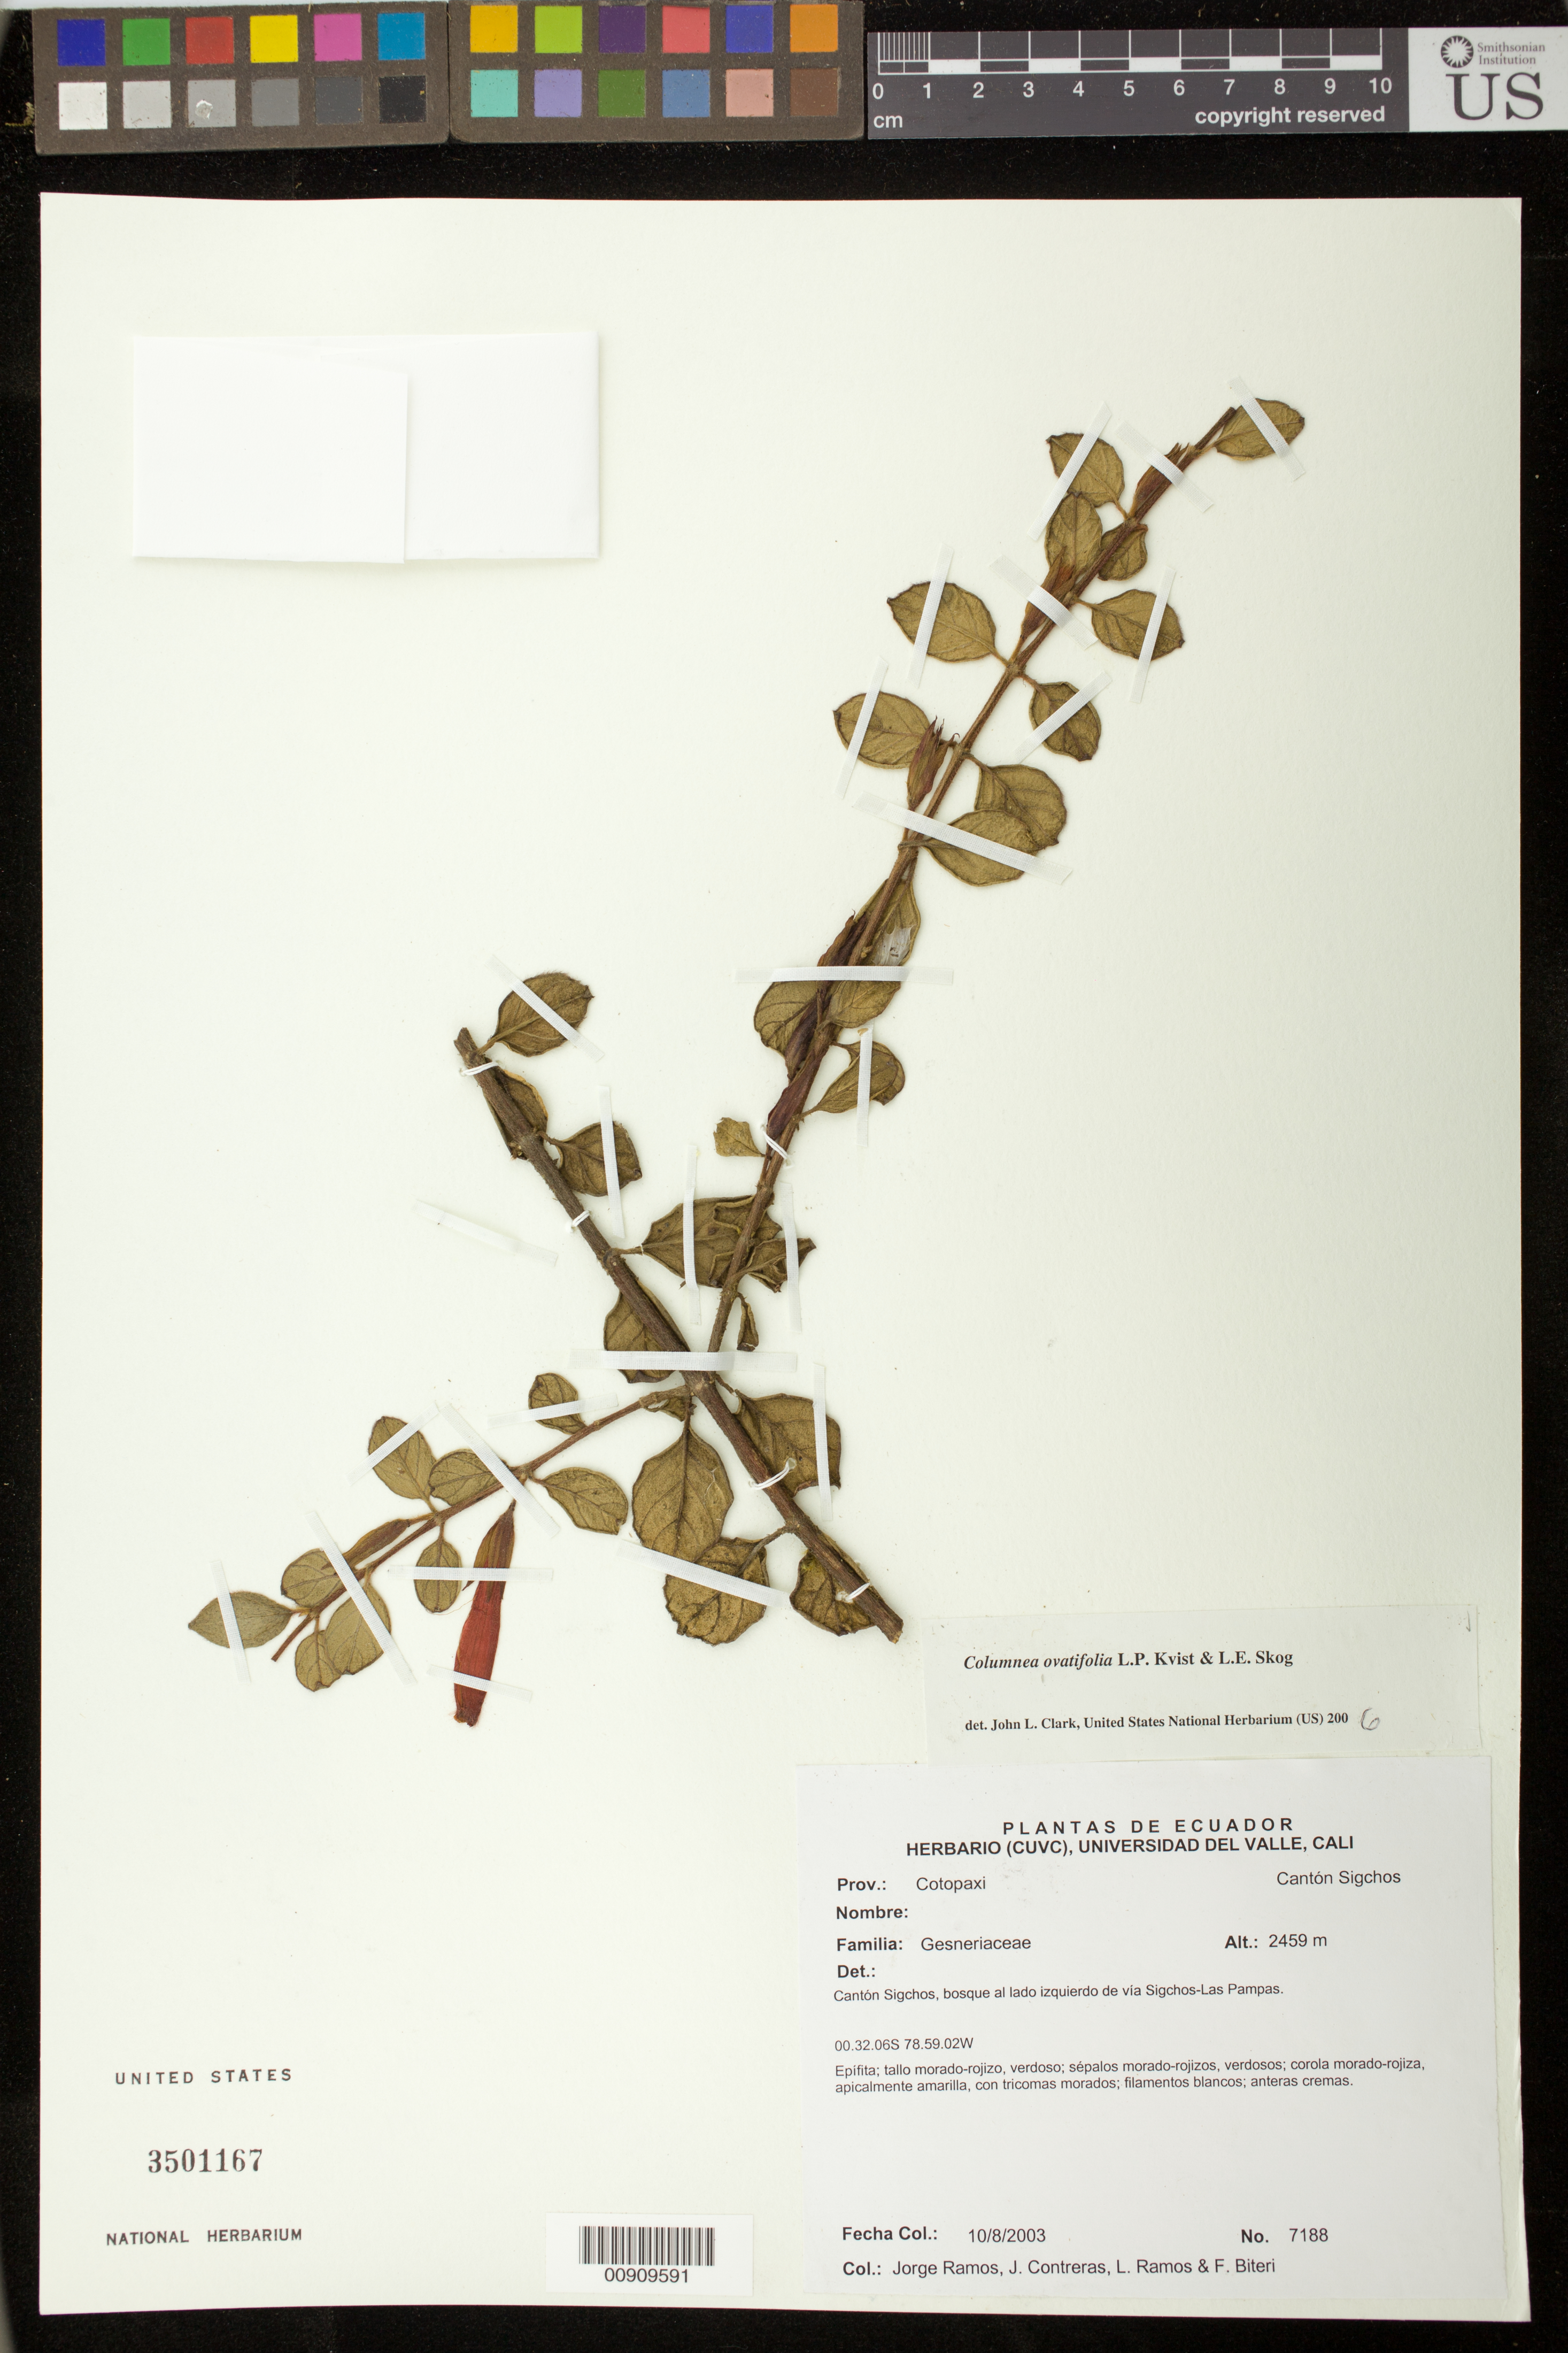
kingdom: Plantae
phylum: Tracheophyta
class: Magnoliopsida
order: Lamiales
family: Gesneriaceae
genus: Columnea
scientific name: Columnea ovatifolia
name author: L.P. Kvist & L.E. Skog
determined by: Clark, J. L., (SEL), The Marie Selby Botanical Garden (UNITED STATES)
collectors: J. Ramos, J. Contreras, L. Ramos & F. Biteri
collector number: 7188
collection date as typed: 10 Aug 2003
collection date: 2003-08-10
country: Ecuador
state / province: Cotopaxi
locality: Cantón Sigchos, bosque al lado izquierdo de via Sigchos-Las Pampas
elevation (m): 2459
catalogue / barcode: US 3501167